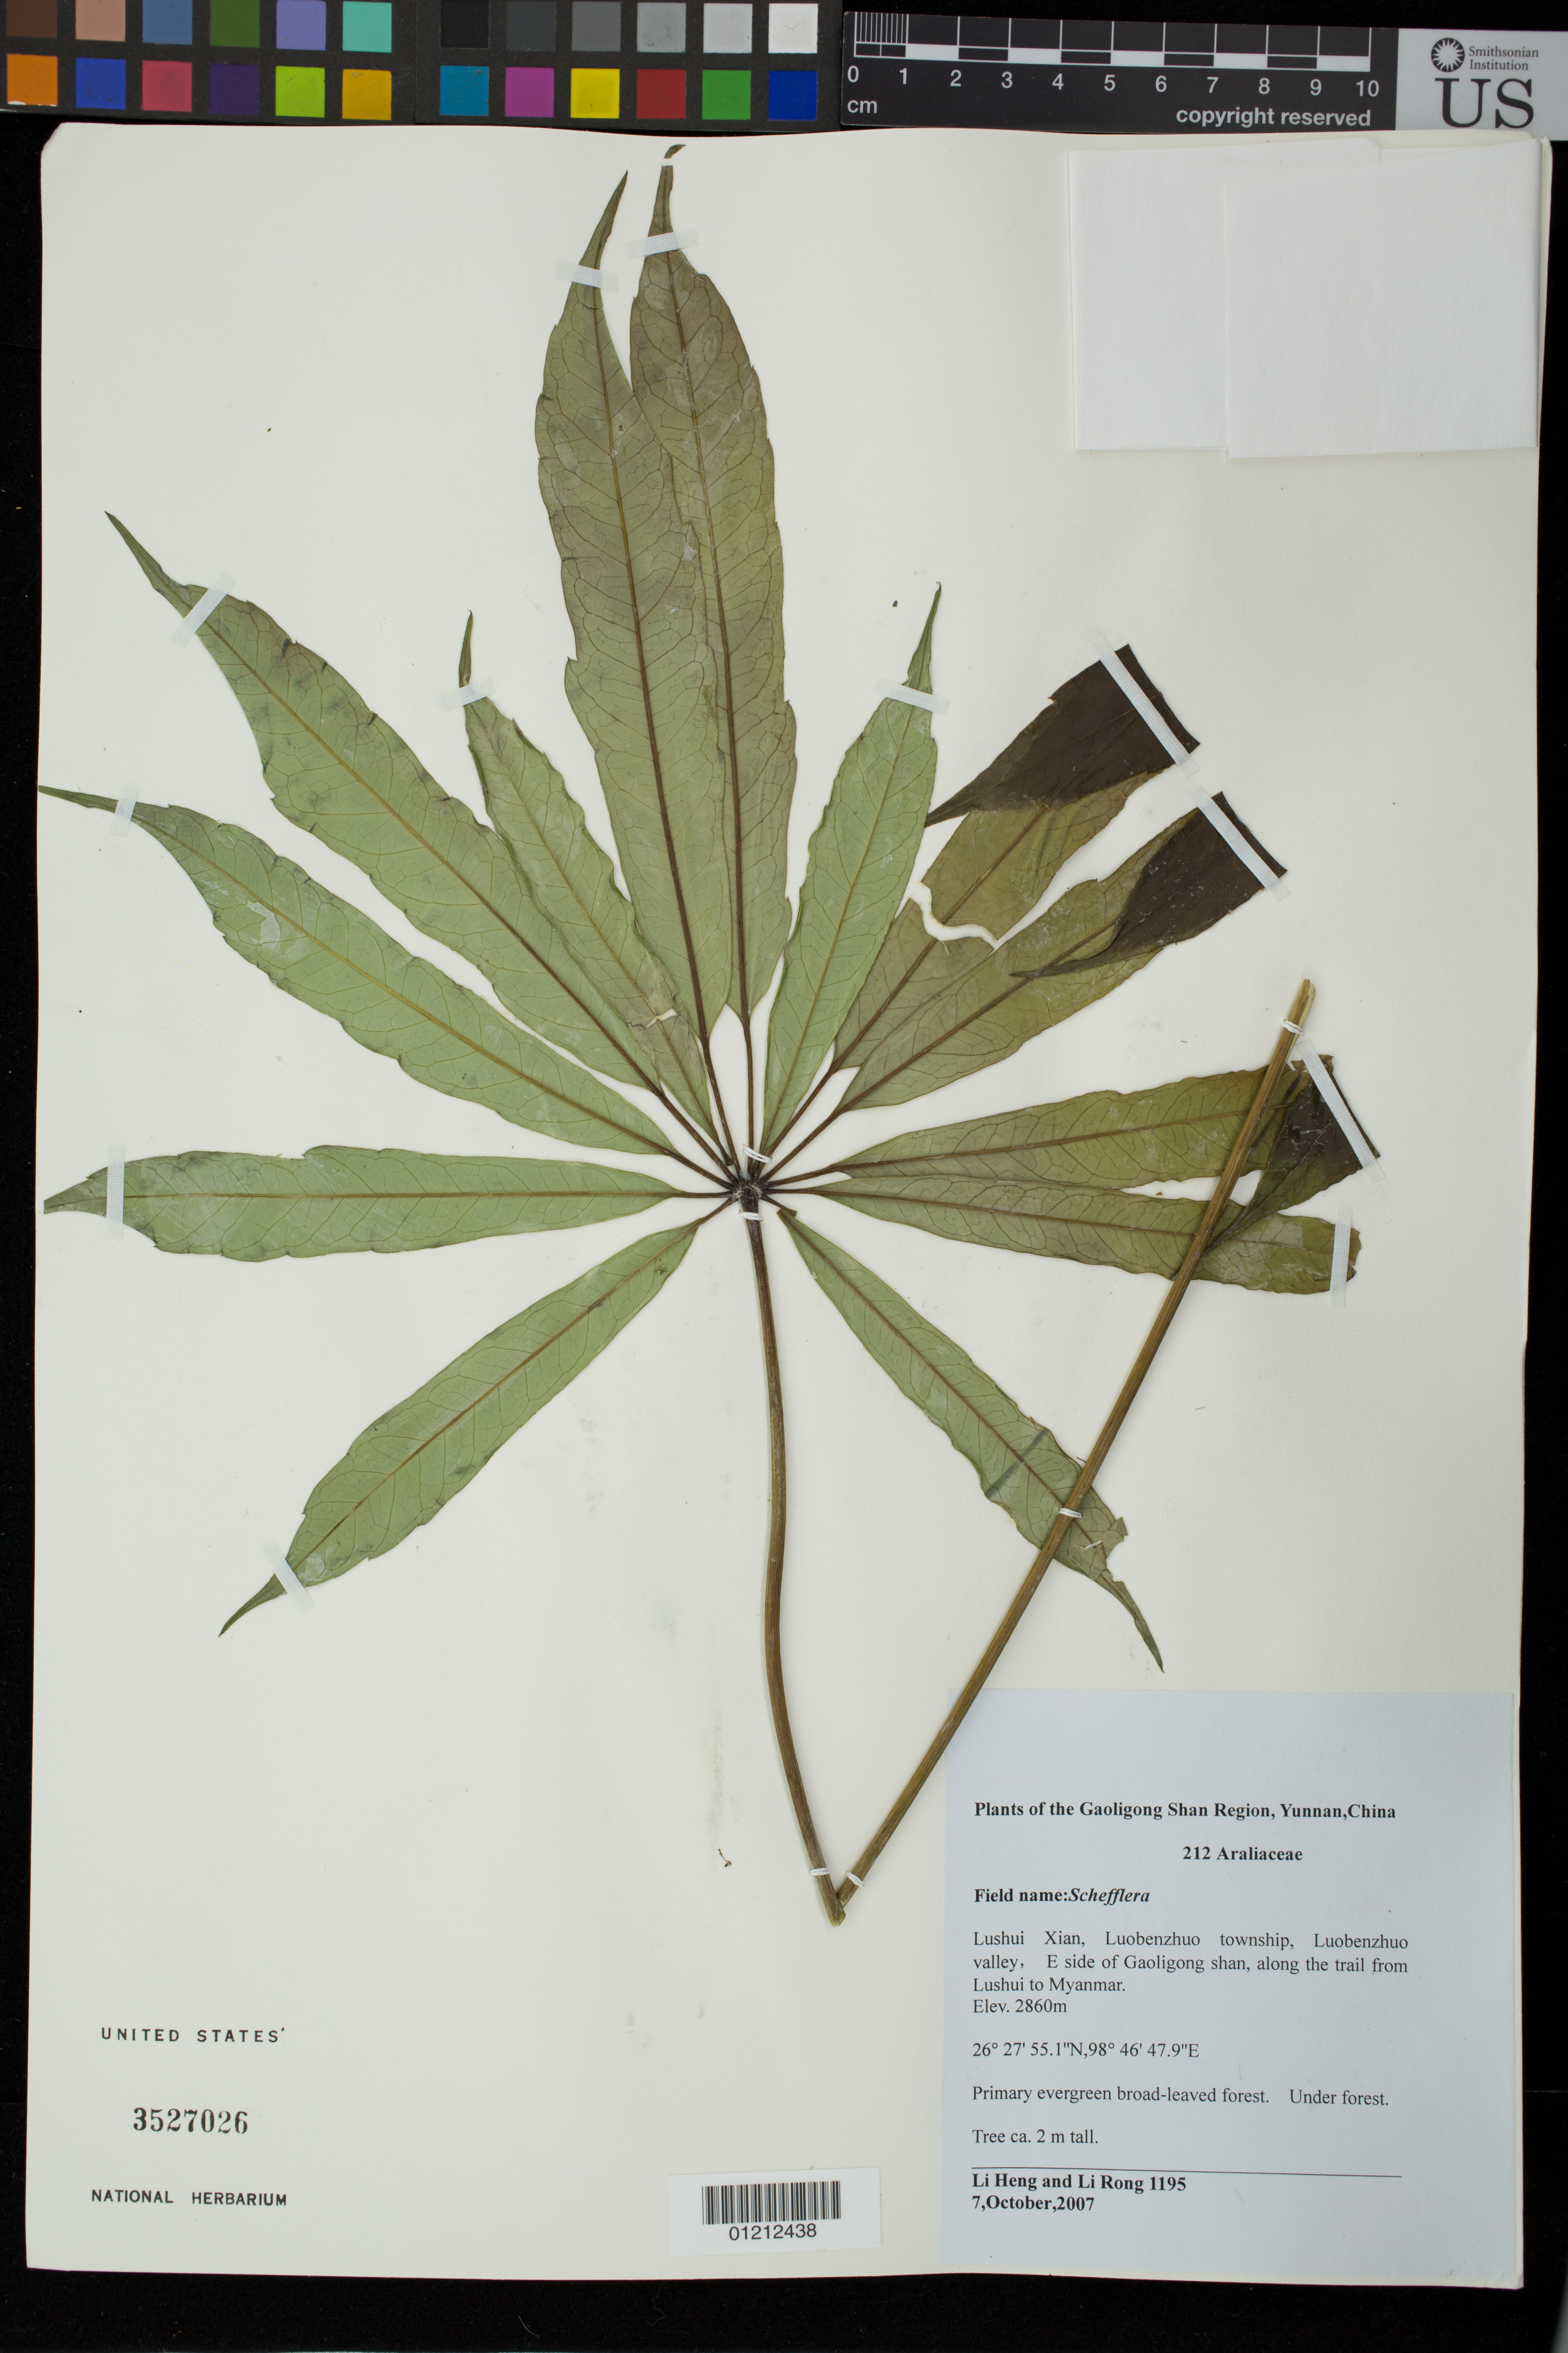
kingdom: Plantae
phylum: Tracheophyta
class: Magnoliopsida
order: Apiales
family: Araliaceae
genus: Schefflera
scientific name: Schefflera sp.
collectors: L. Heng & R. Li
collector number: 1195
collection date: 2007-10-07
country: China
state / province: Yunnan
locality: Lushui Xian, Luobenzhuo township, Luobenzhuo valley, E side of Gaoligong shan, along the trail from Lushui to Myanmar.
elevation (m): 2860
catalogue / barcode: US 3527026